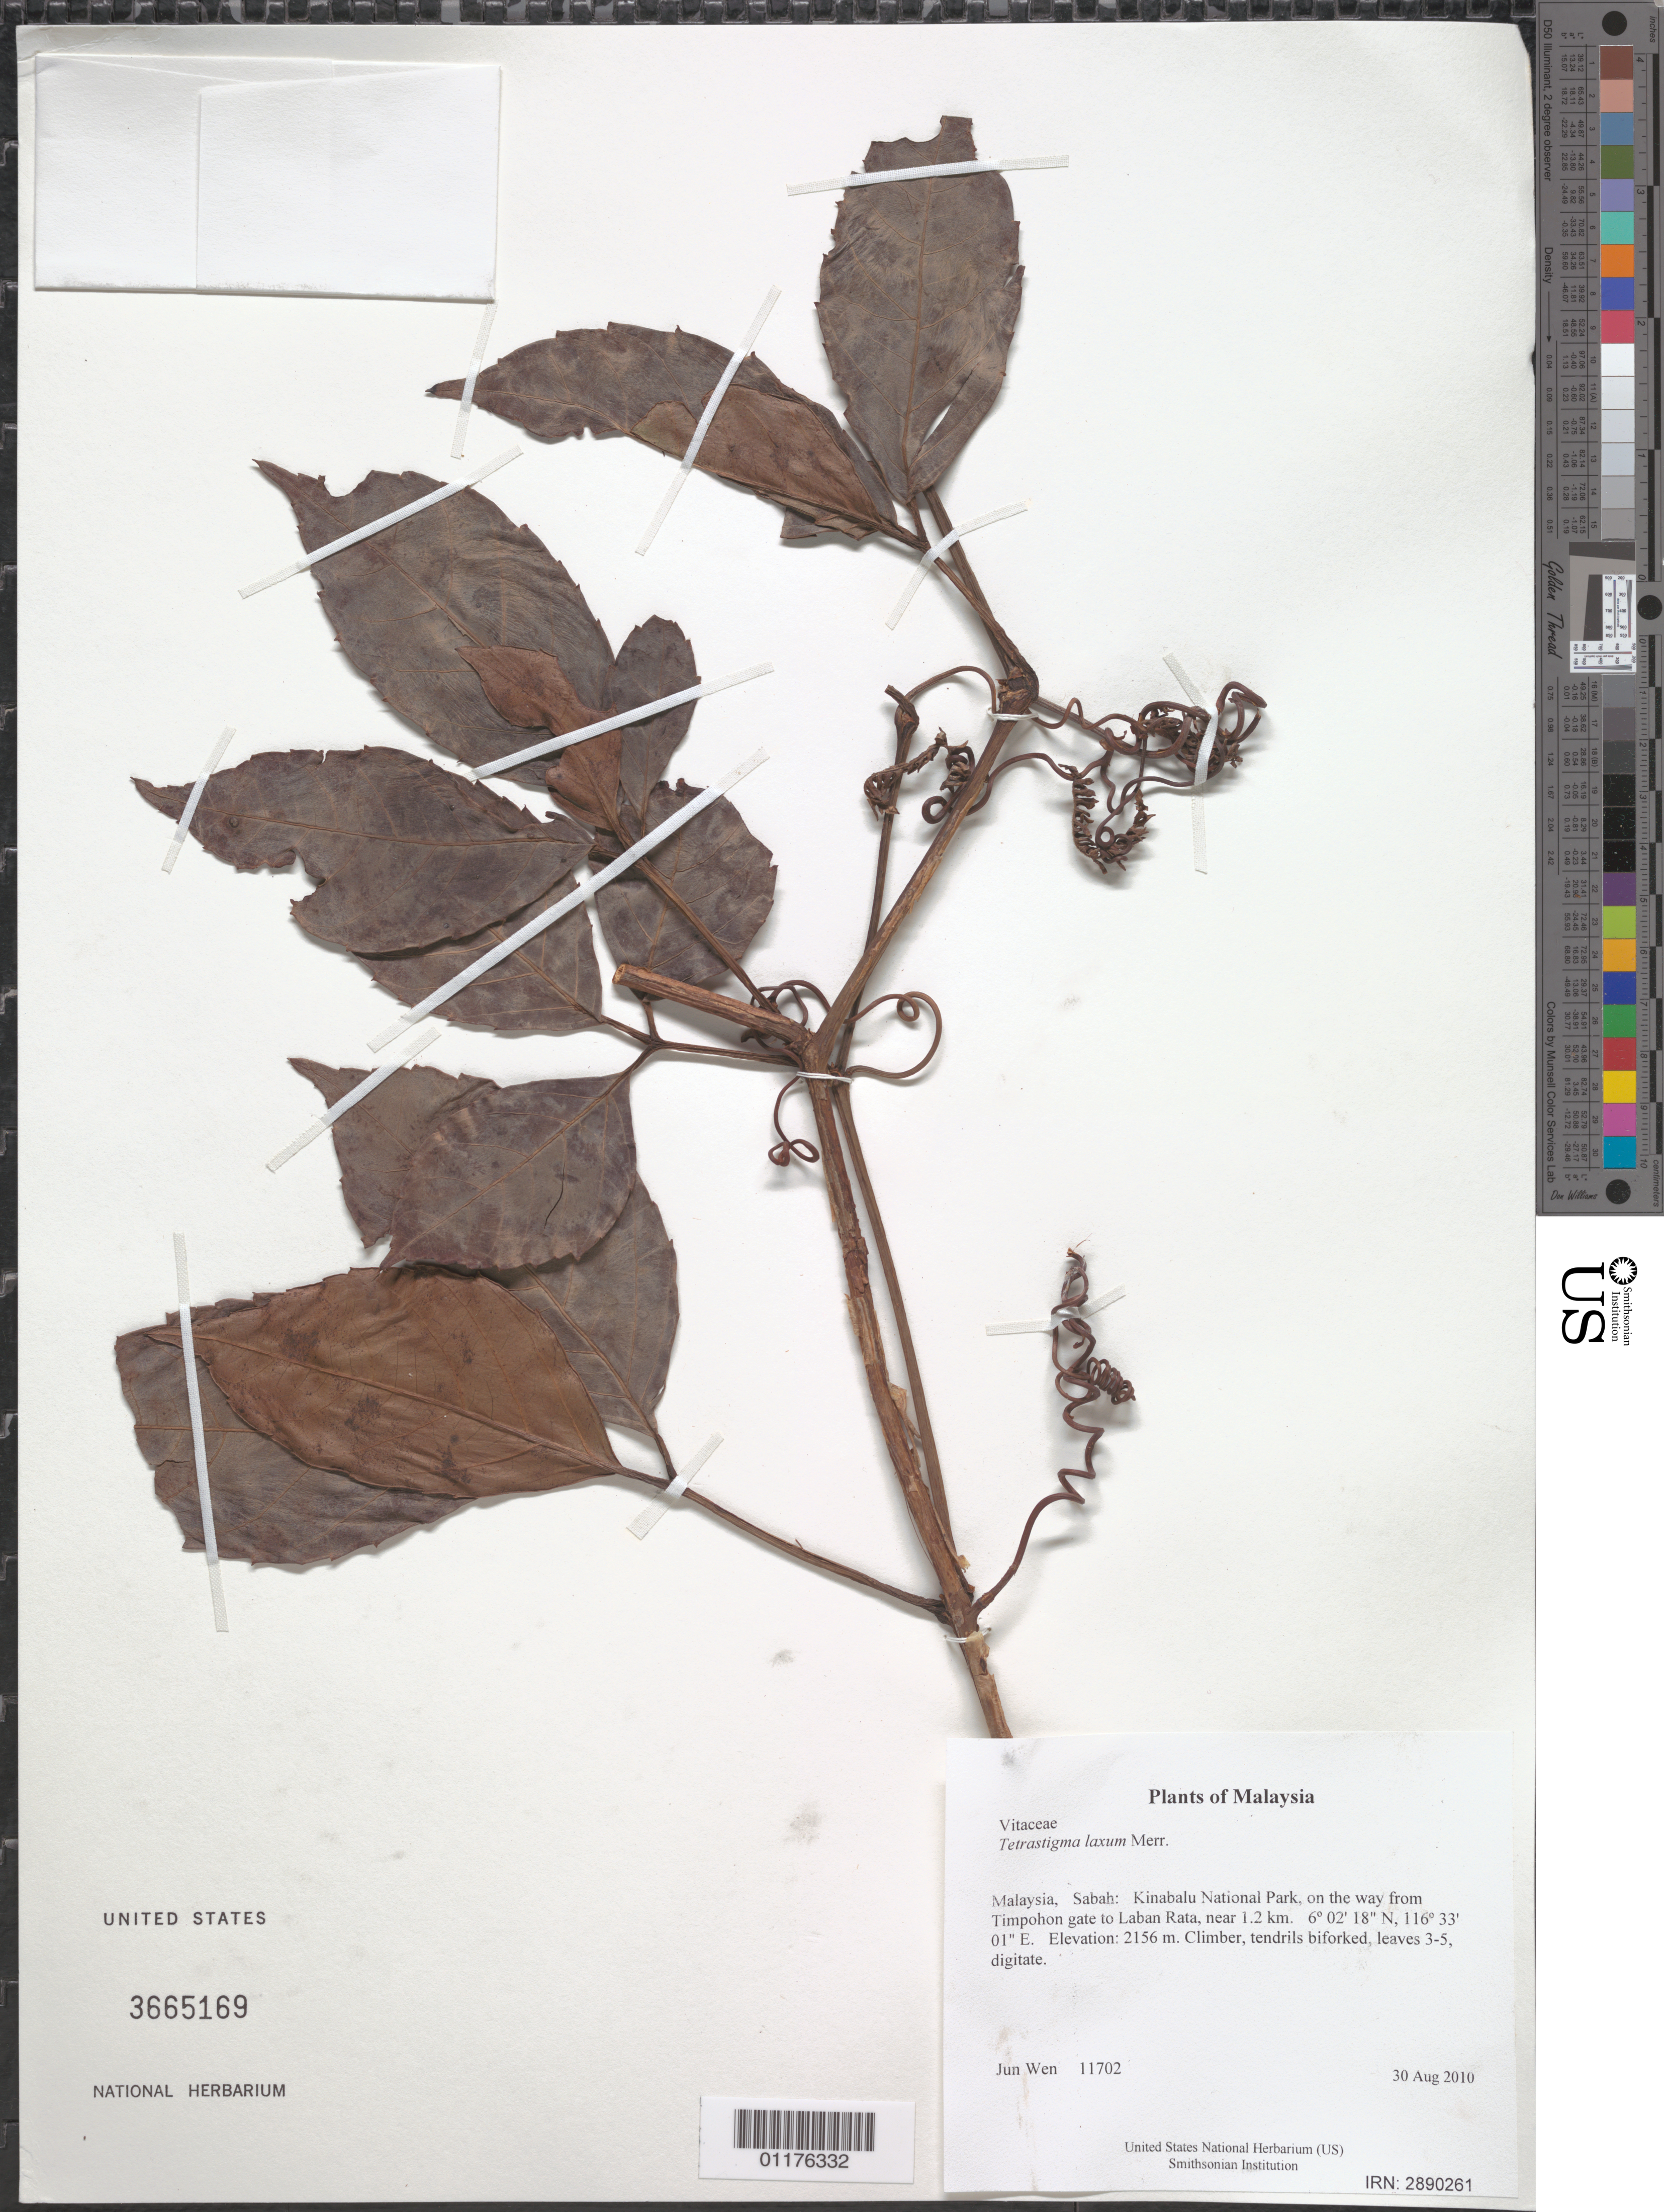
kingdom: Plantae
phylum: Tracheophyta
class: Magnoliopsida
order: Vitales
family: Vitaceae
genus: Tetrastigma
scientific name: Tetrastigma laxum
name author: Merr.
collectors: J. Wen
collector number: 11702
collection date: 2010-08-30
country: Malaysia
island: Borneo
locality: Sabah: Kinabalu National Park, on the way from Timpohon gate to Laban Rata, near 1.2 km.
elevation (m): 2156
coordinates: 06 02.301 N, 116 33.020 E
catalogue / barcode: US 3665169